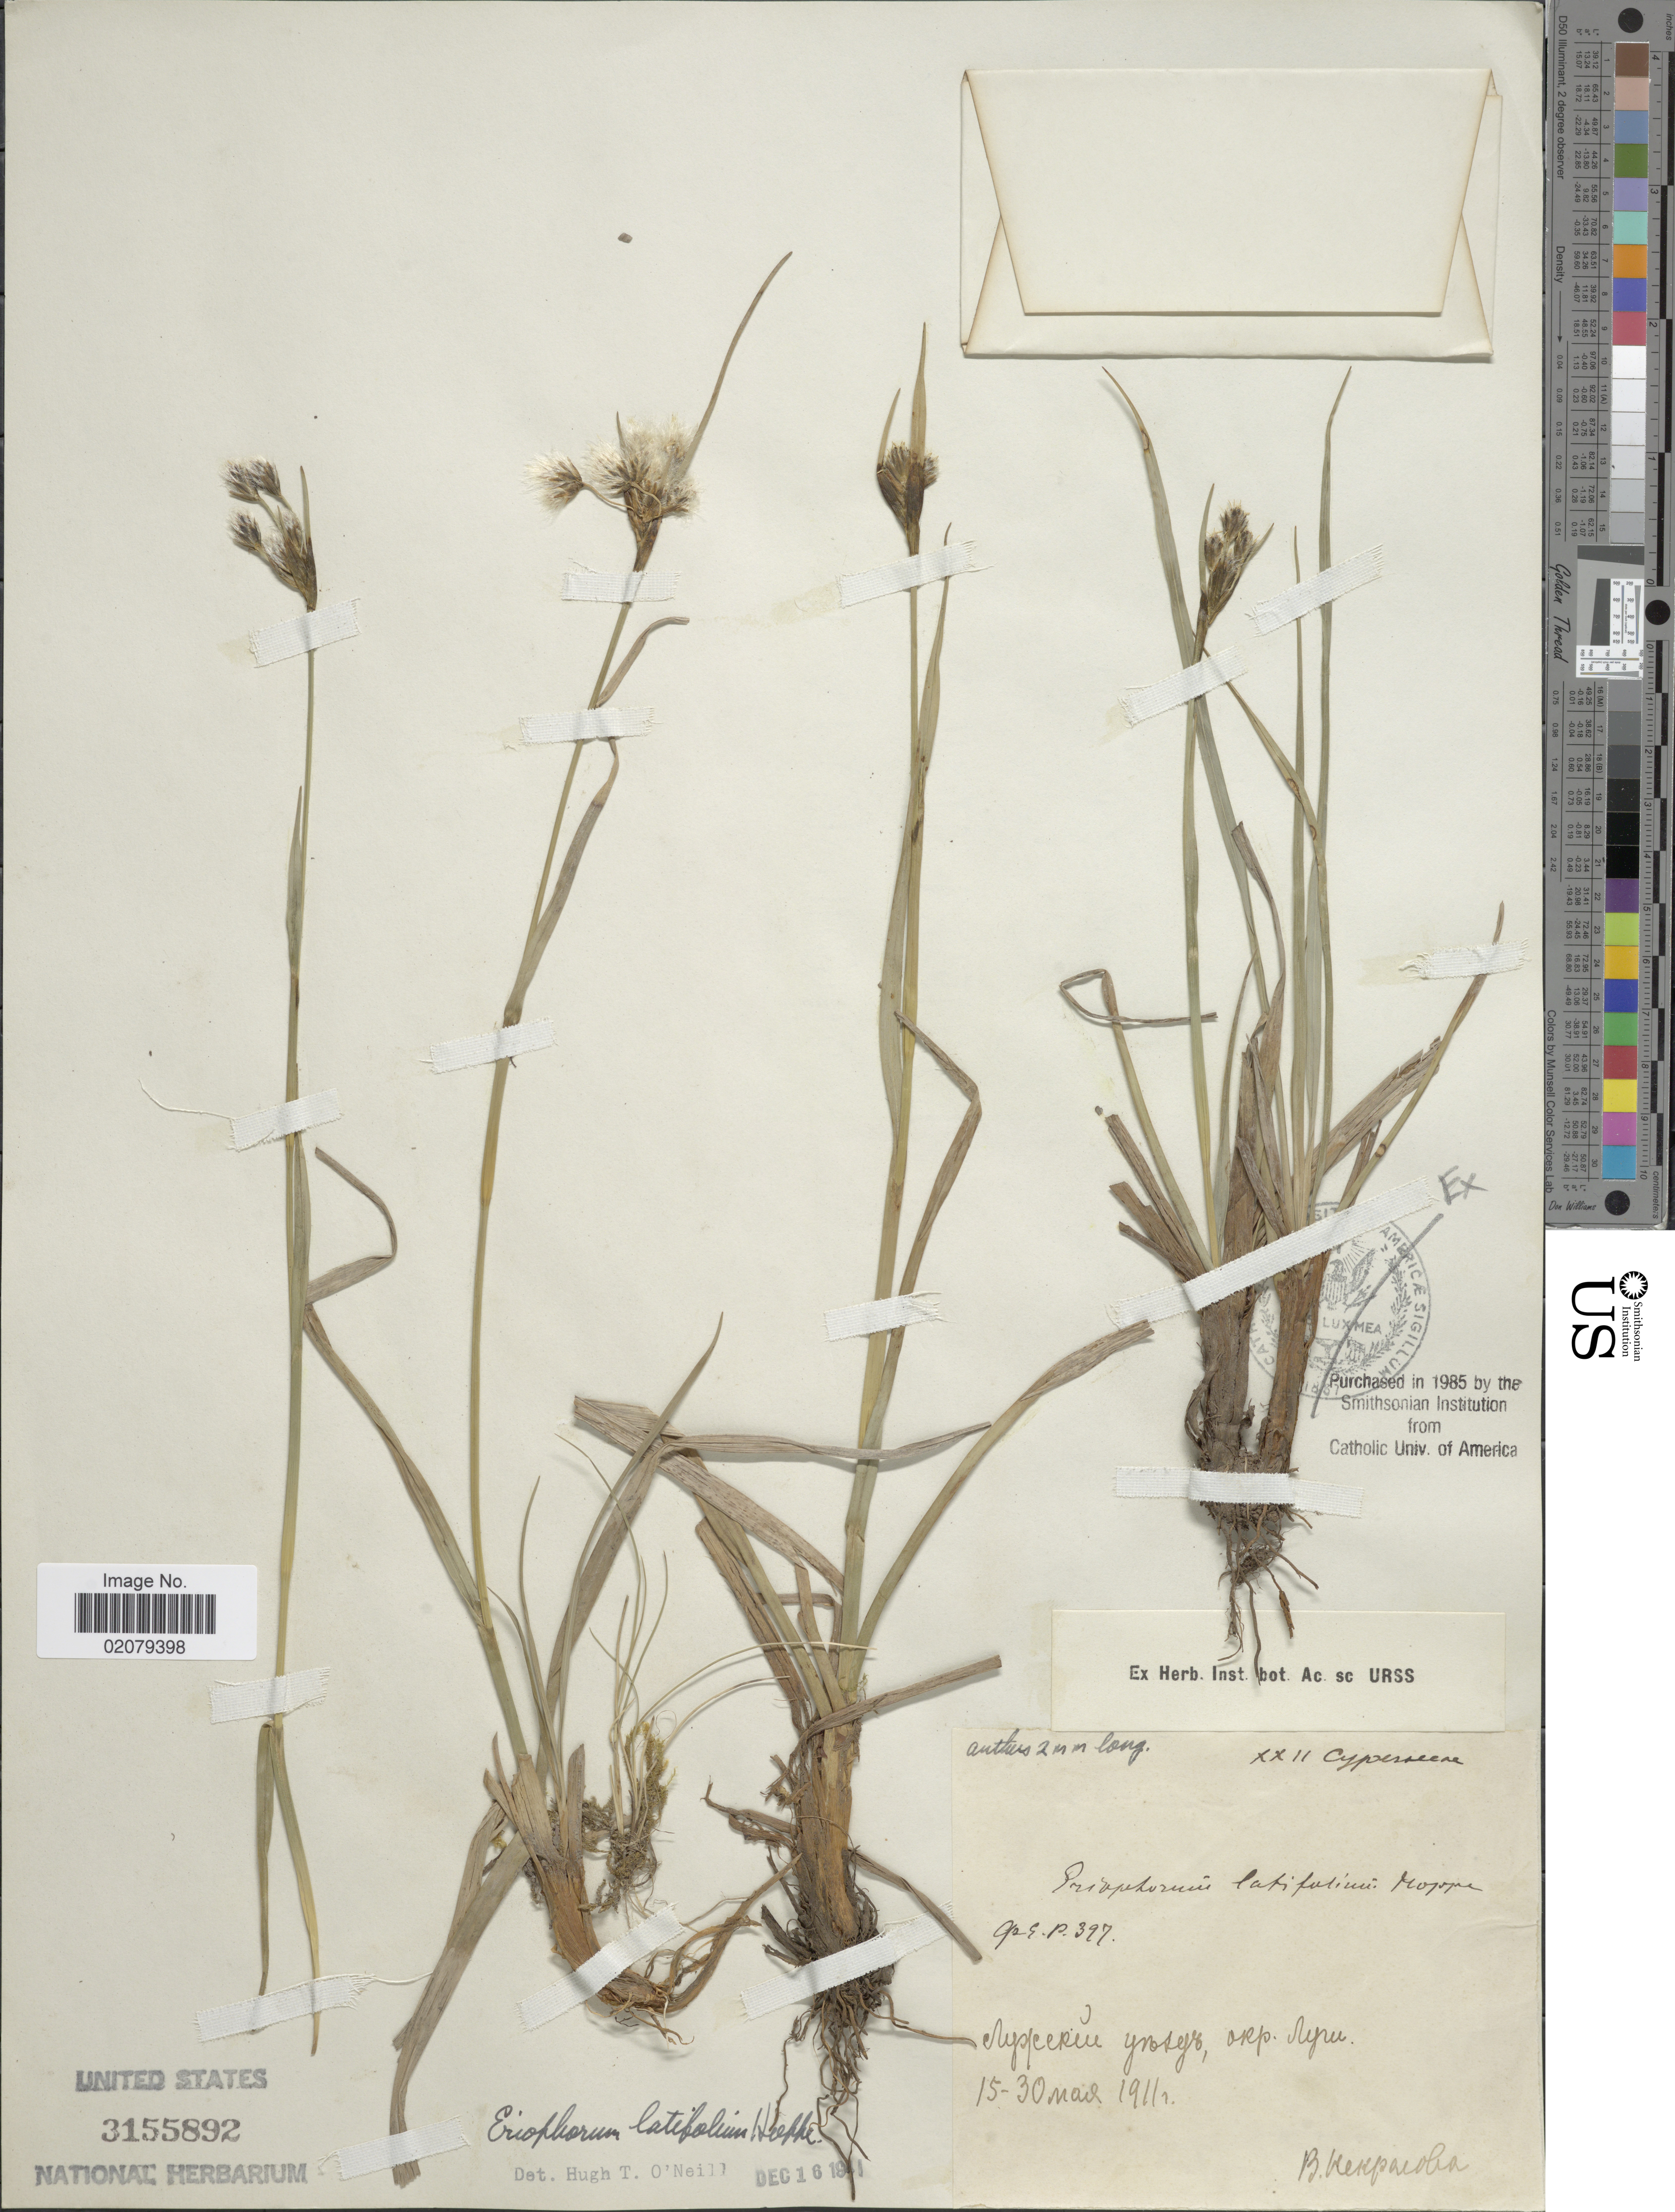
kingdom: Plantae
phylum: Tracheophyta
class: Liliopsida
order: Poales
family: Cyperaceae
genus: Eriophorum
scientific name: Eriophorum latifolium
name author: Hoppe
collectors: V. Nekrasova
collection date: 1911-05-15/1911-05-30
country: Russian Federation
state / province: Leningrad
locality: Luzhskiy District, vicinity of Luga.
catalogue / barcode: US 3155892